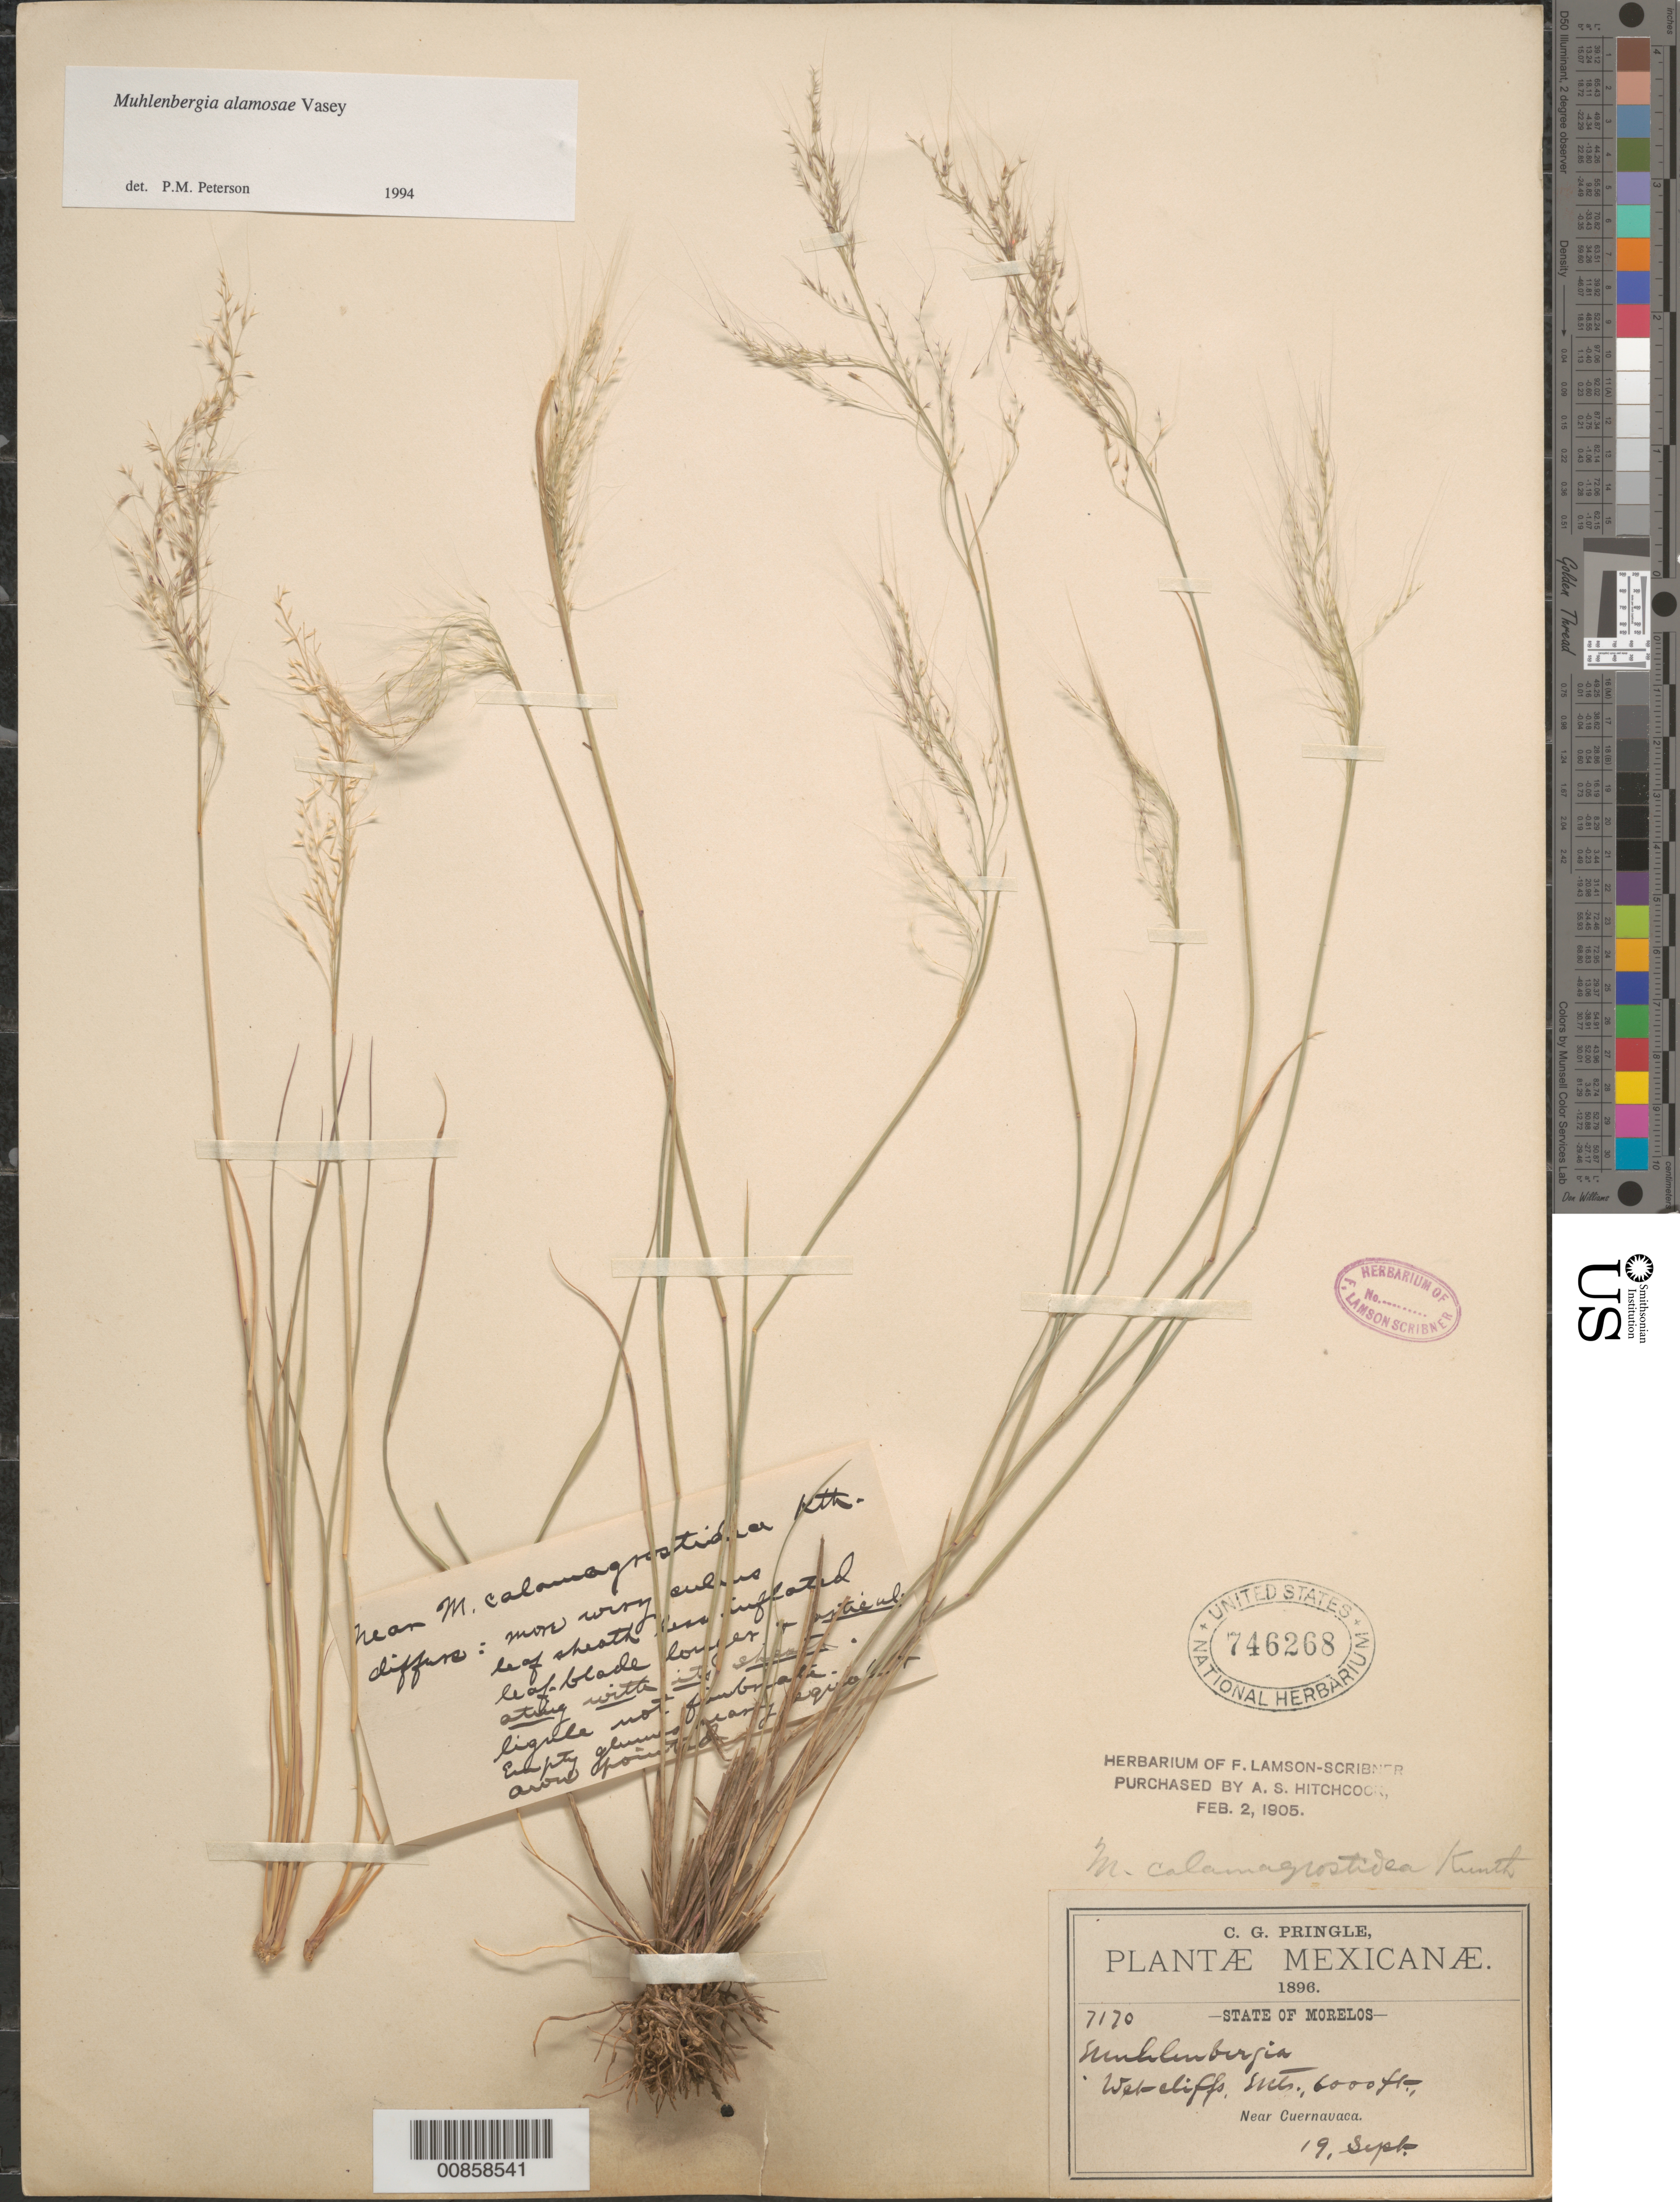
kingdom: Plantae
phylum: Tracheophyta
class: Liliopsida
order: Poales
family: Poaceae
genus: Muhlenbergia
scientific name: Muhlenbergia alamosae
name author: Vasey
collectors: C. G. Pringle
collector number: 7170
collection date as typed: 19 Sep 1896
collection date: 1896-09-19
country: Mexico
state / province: Morelos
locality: Near Cuernavaca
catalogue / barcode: US 746268